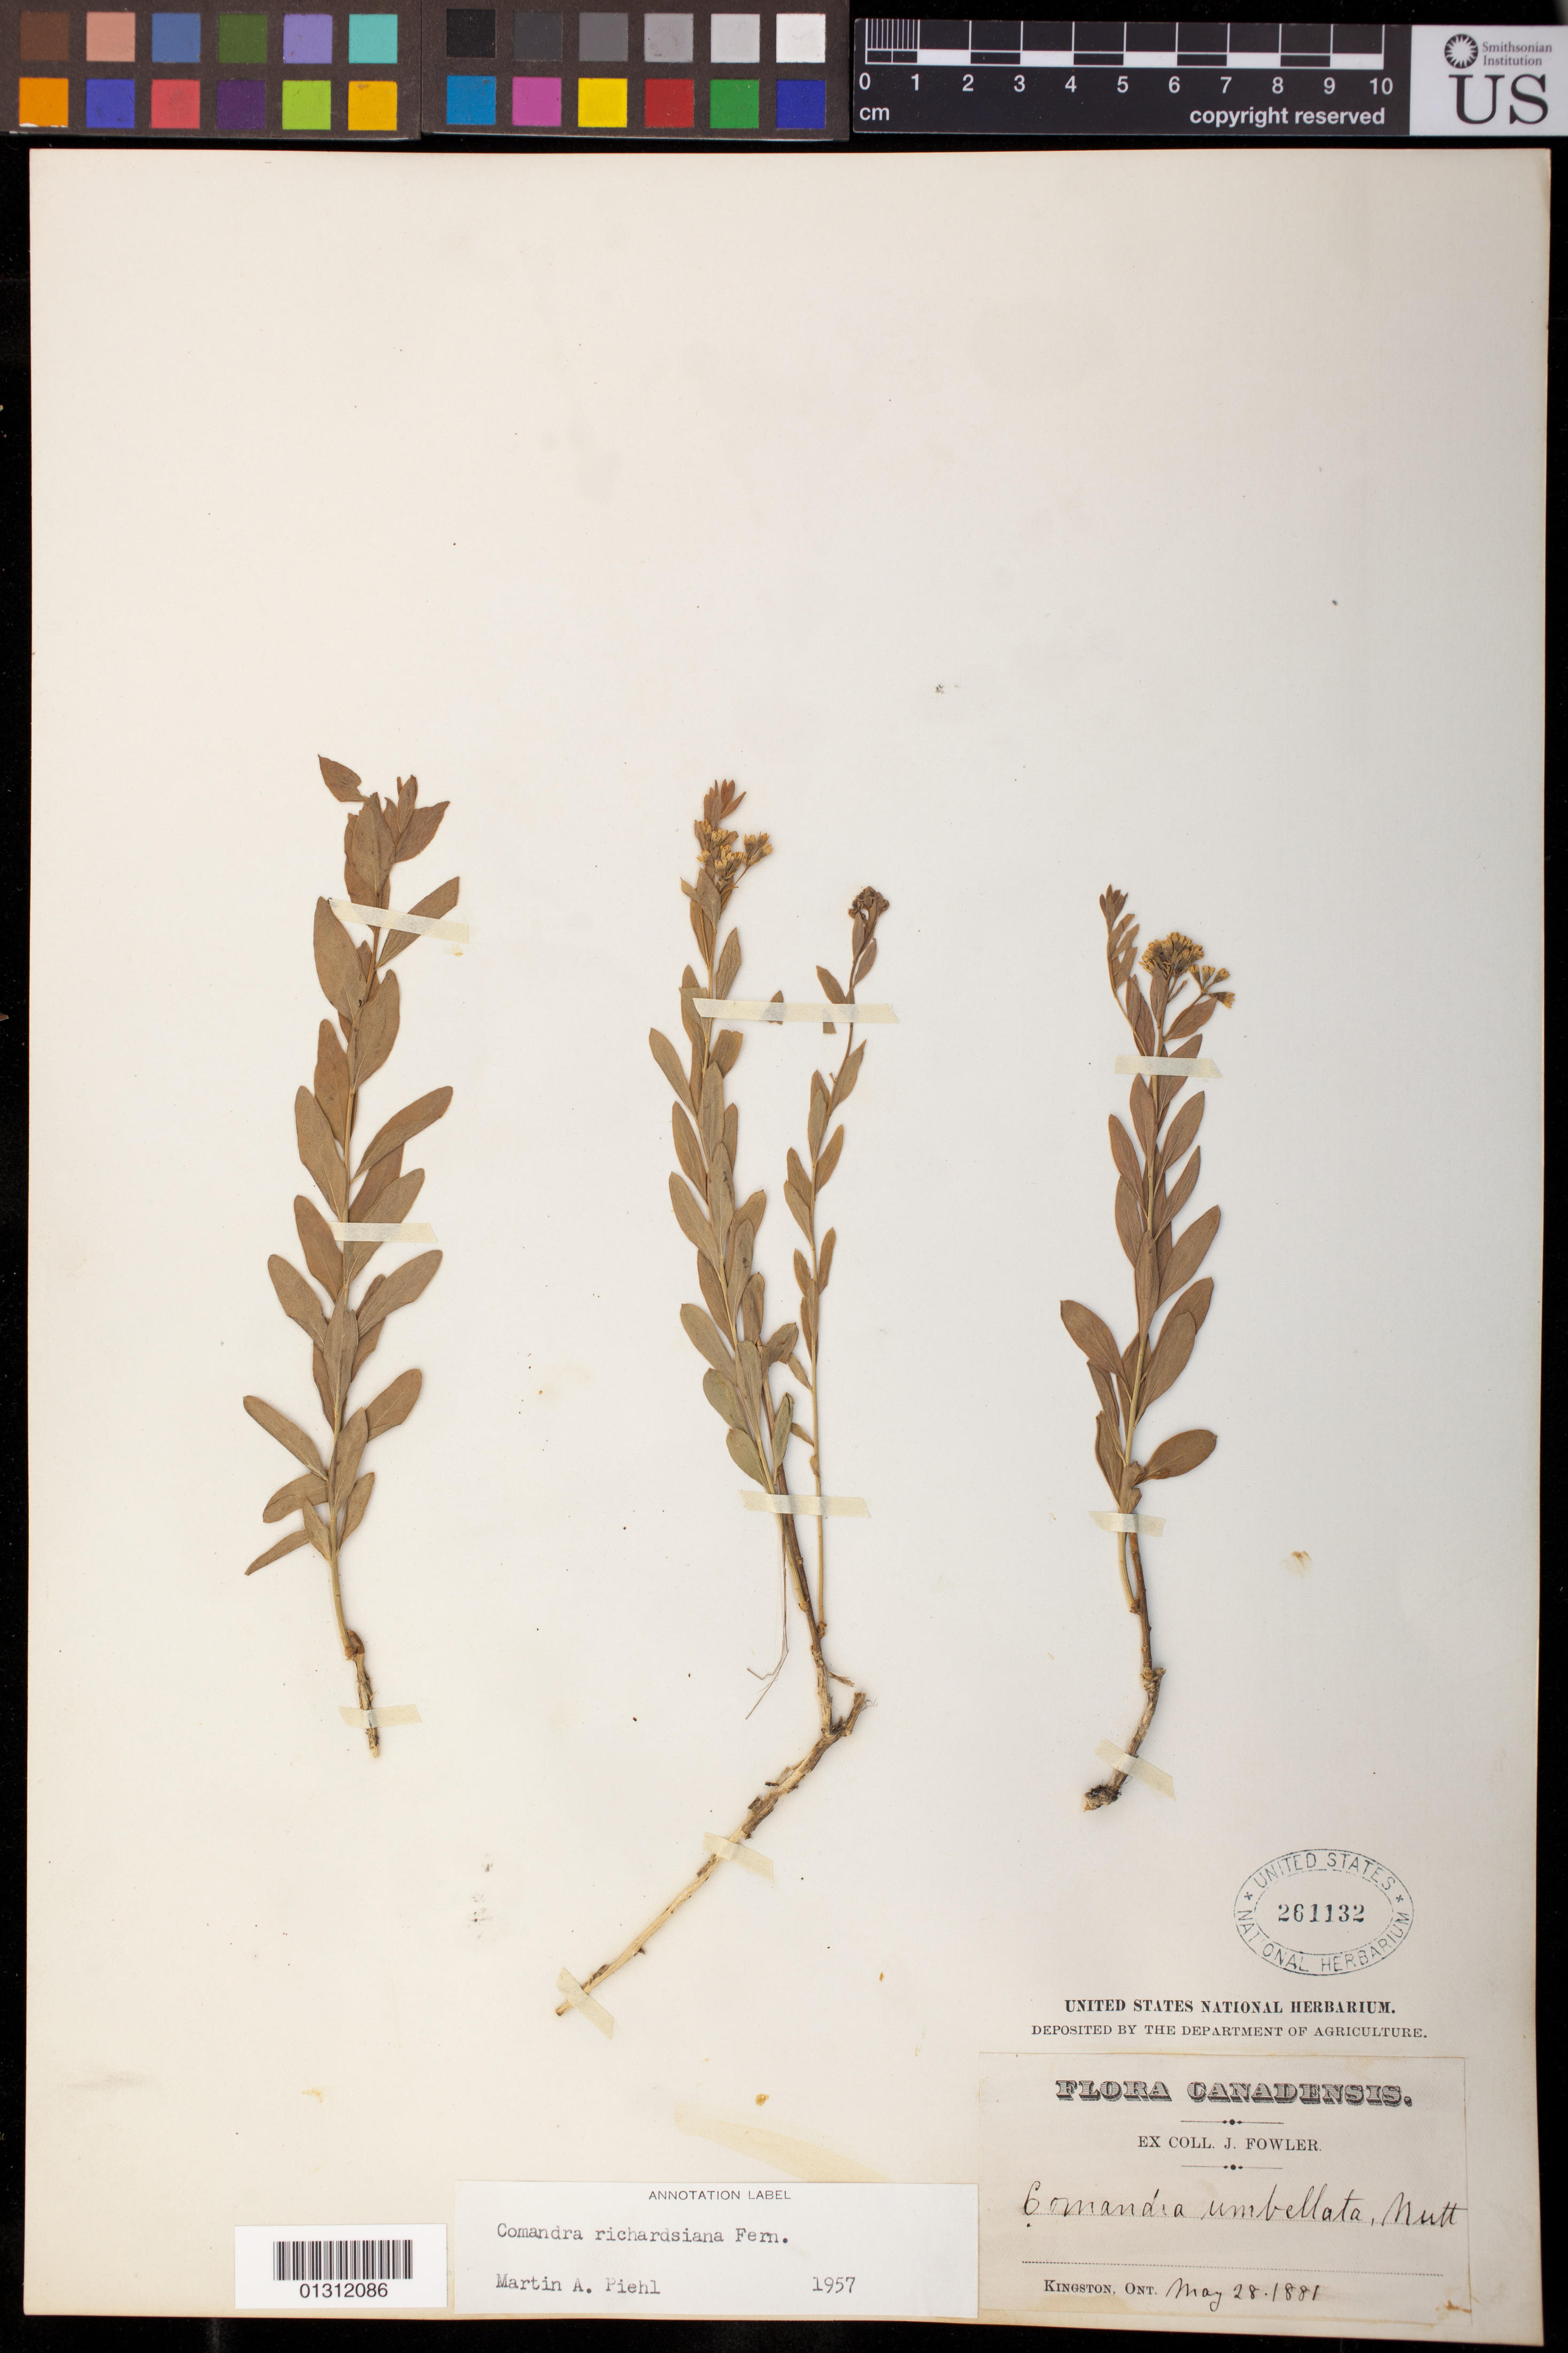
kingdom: Plantae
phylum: Tracheophyta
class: Magnoliopsida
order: Santalales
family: Comandraceae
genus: Comandra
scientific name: Comandra richardsiana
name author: Fernald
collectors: J. Fowler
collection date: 1881-05-28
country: Canada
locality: Kingston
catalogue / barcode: US 261132